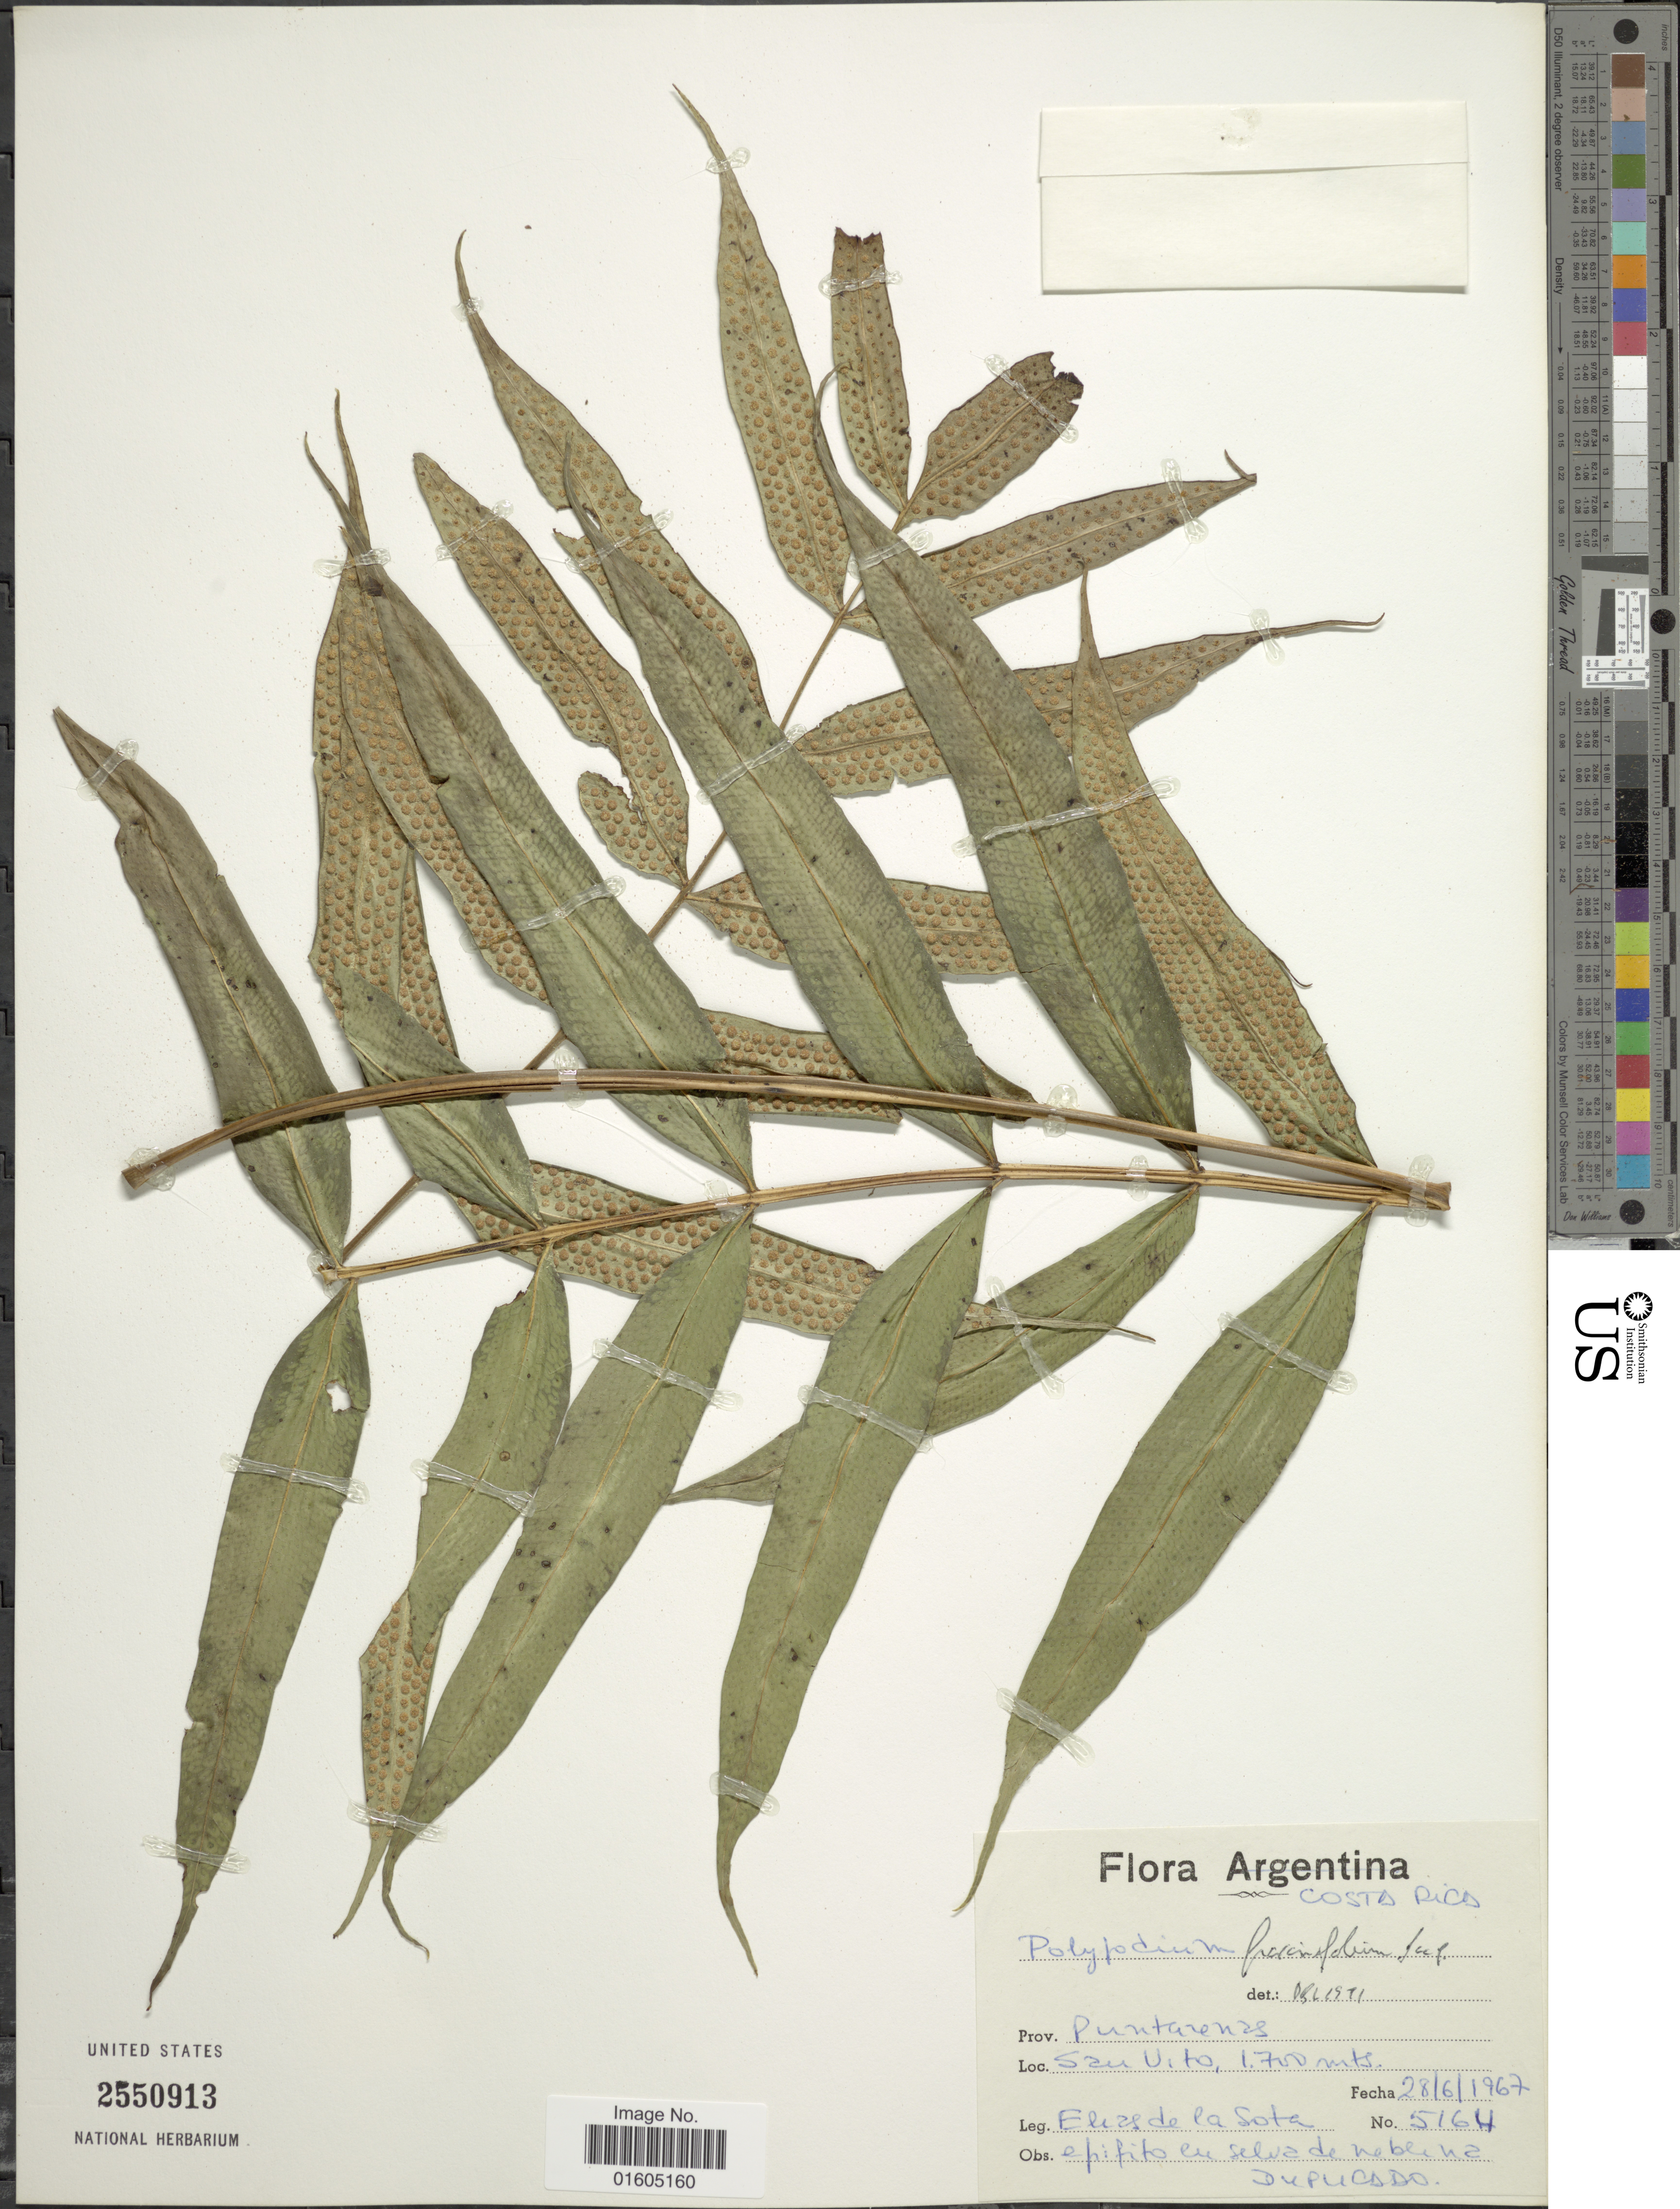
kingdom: Plantae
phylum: Tracheophyta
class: Polypodiopsida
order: Polypodiales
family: Polypodiaceae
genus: Serpocaulon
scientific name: Serpocaulon fraxinifolium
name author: (Jacq.) A.R. Sm.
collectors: E. R. de la Sota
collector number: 5164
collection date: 1967-06-28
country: Costa Rica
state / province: Puntarenas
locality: San Vito, prov. Puntanrenas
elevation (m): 1700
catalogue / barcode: US 2550913